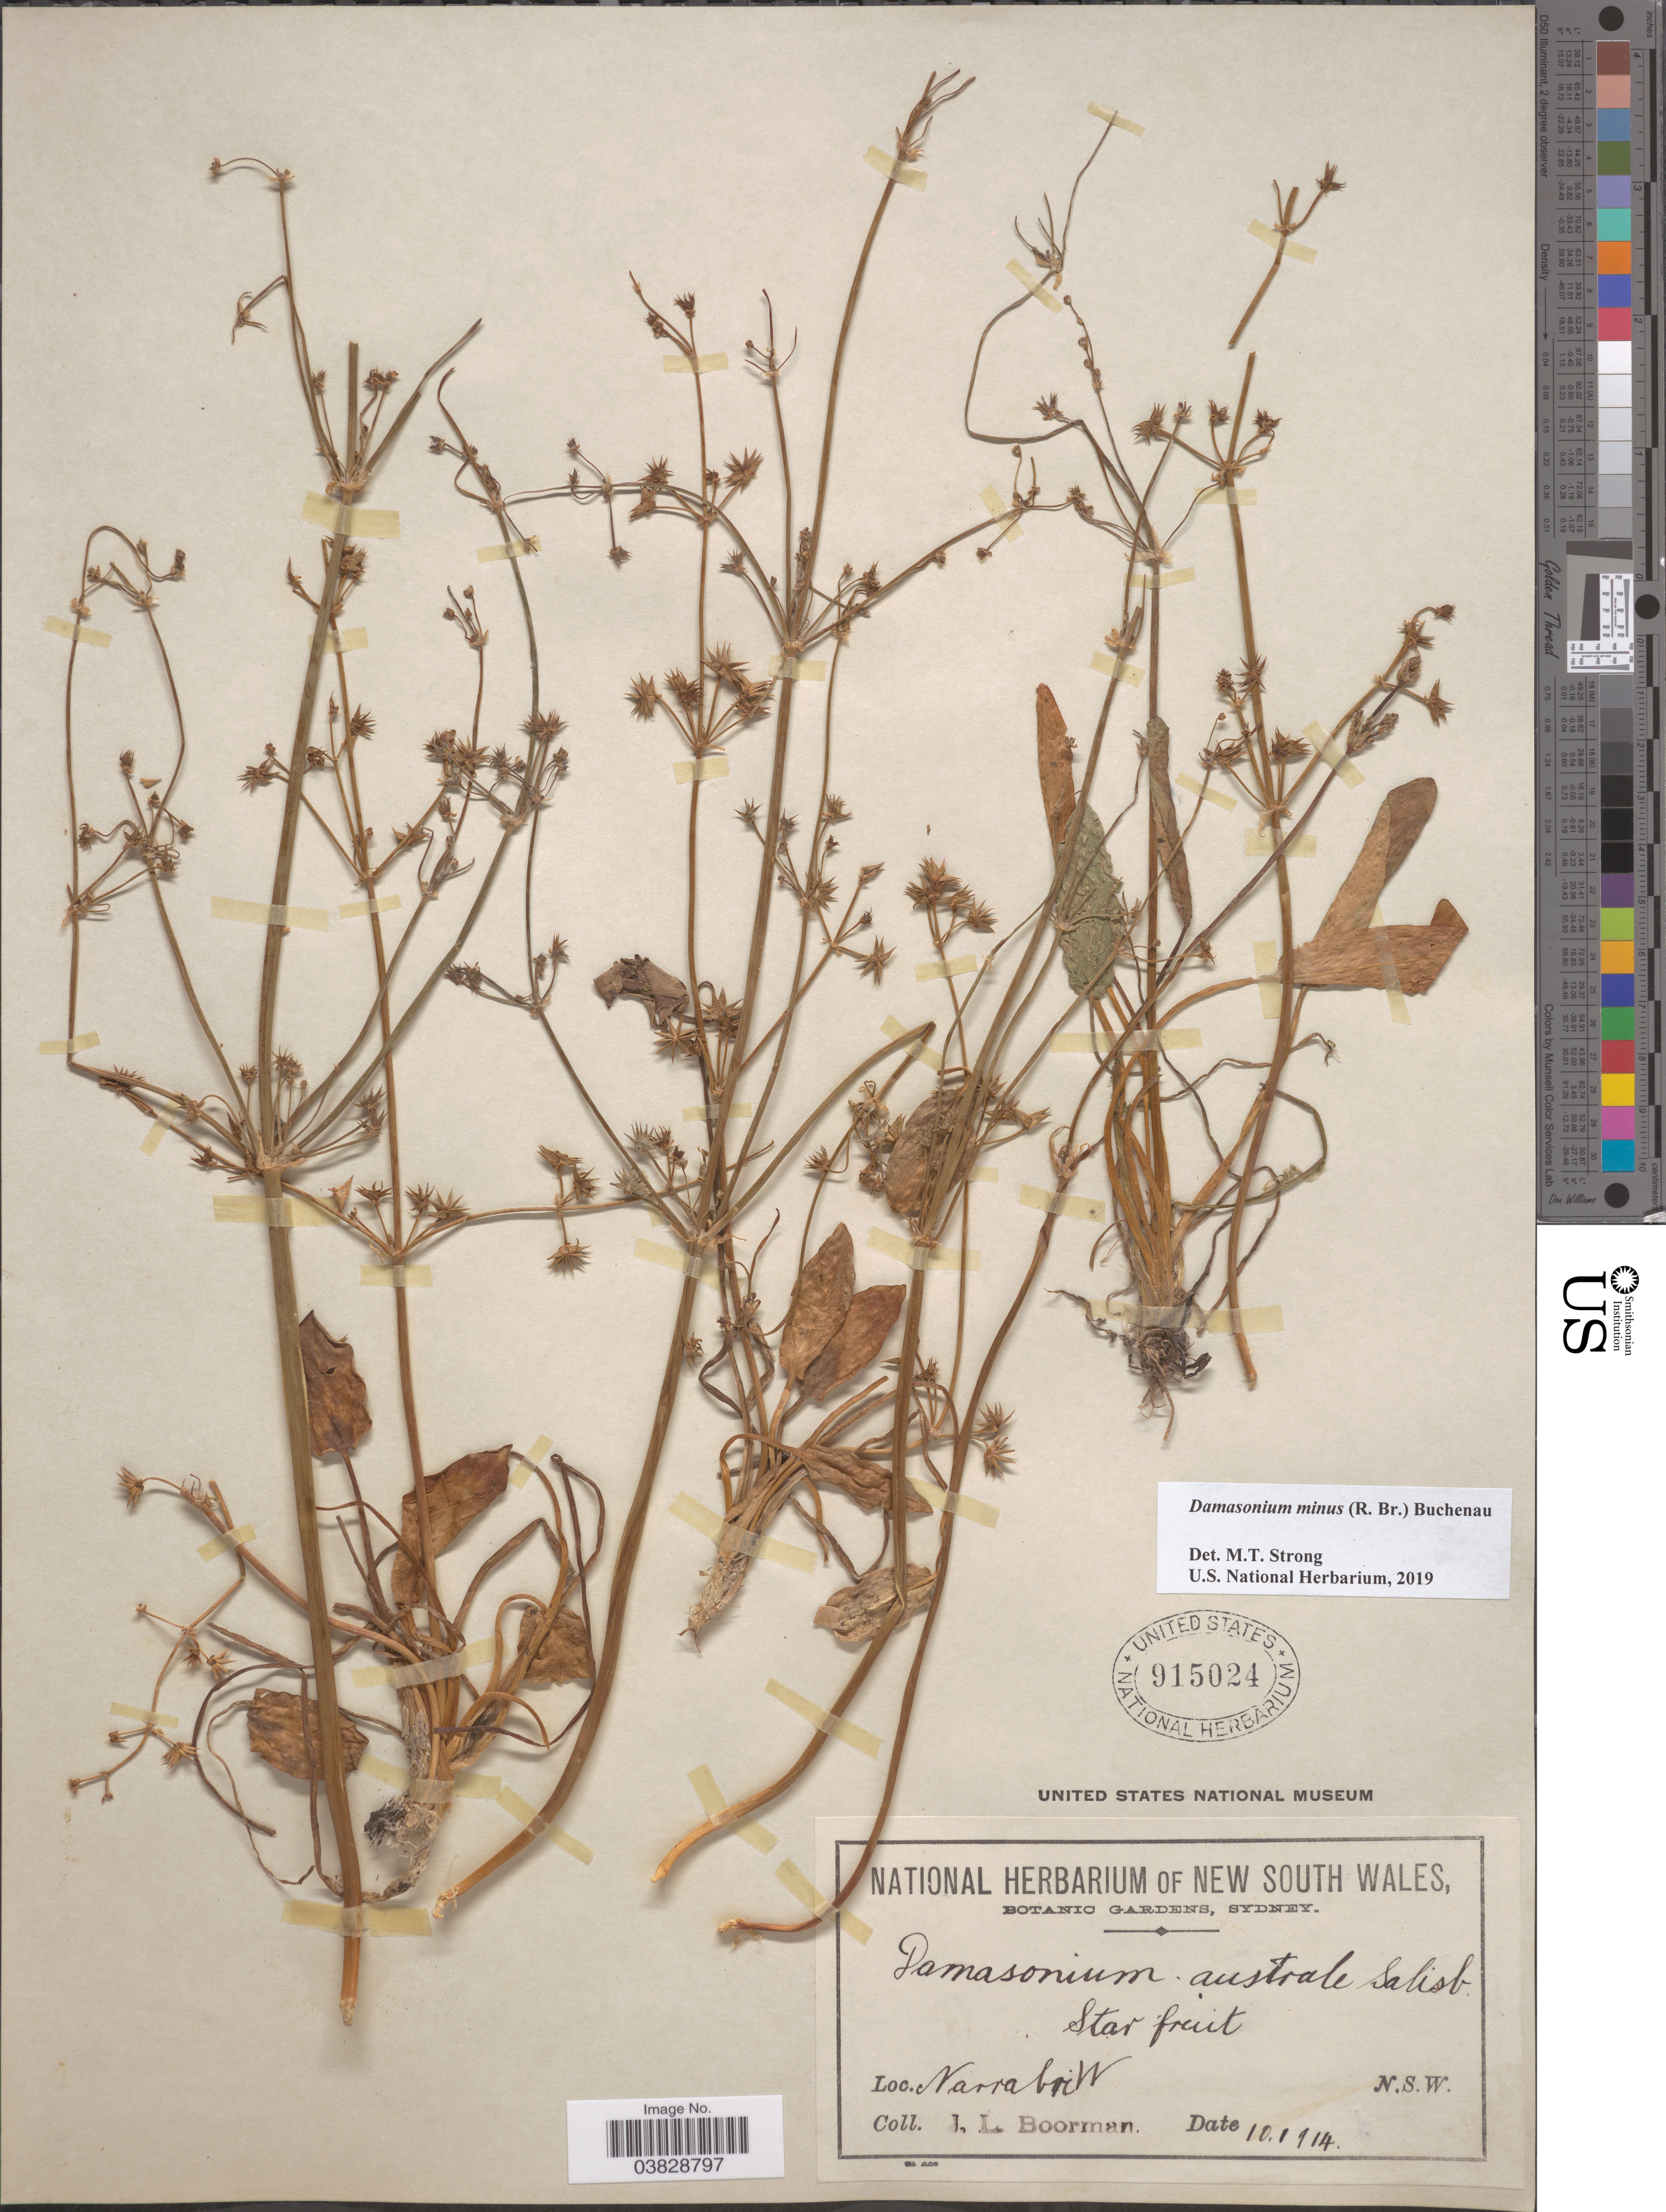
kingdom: Plantae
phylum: Tracheophyta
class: Liliopsida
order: Alismatales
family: Alismataceae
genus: Damasonium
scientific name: Damasonium minus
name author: (R. Br.) Buchenau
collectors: J. Boorman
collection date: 1914-10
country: Australia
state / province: New South Wales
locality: Narrabri W.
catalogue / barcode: US 915024